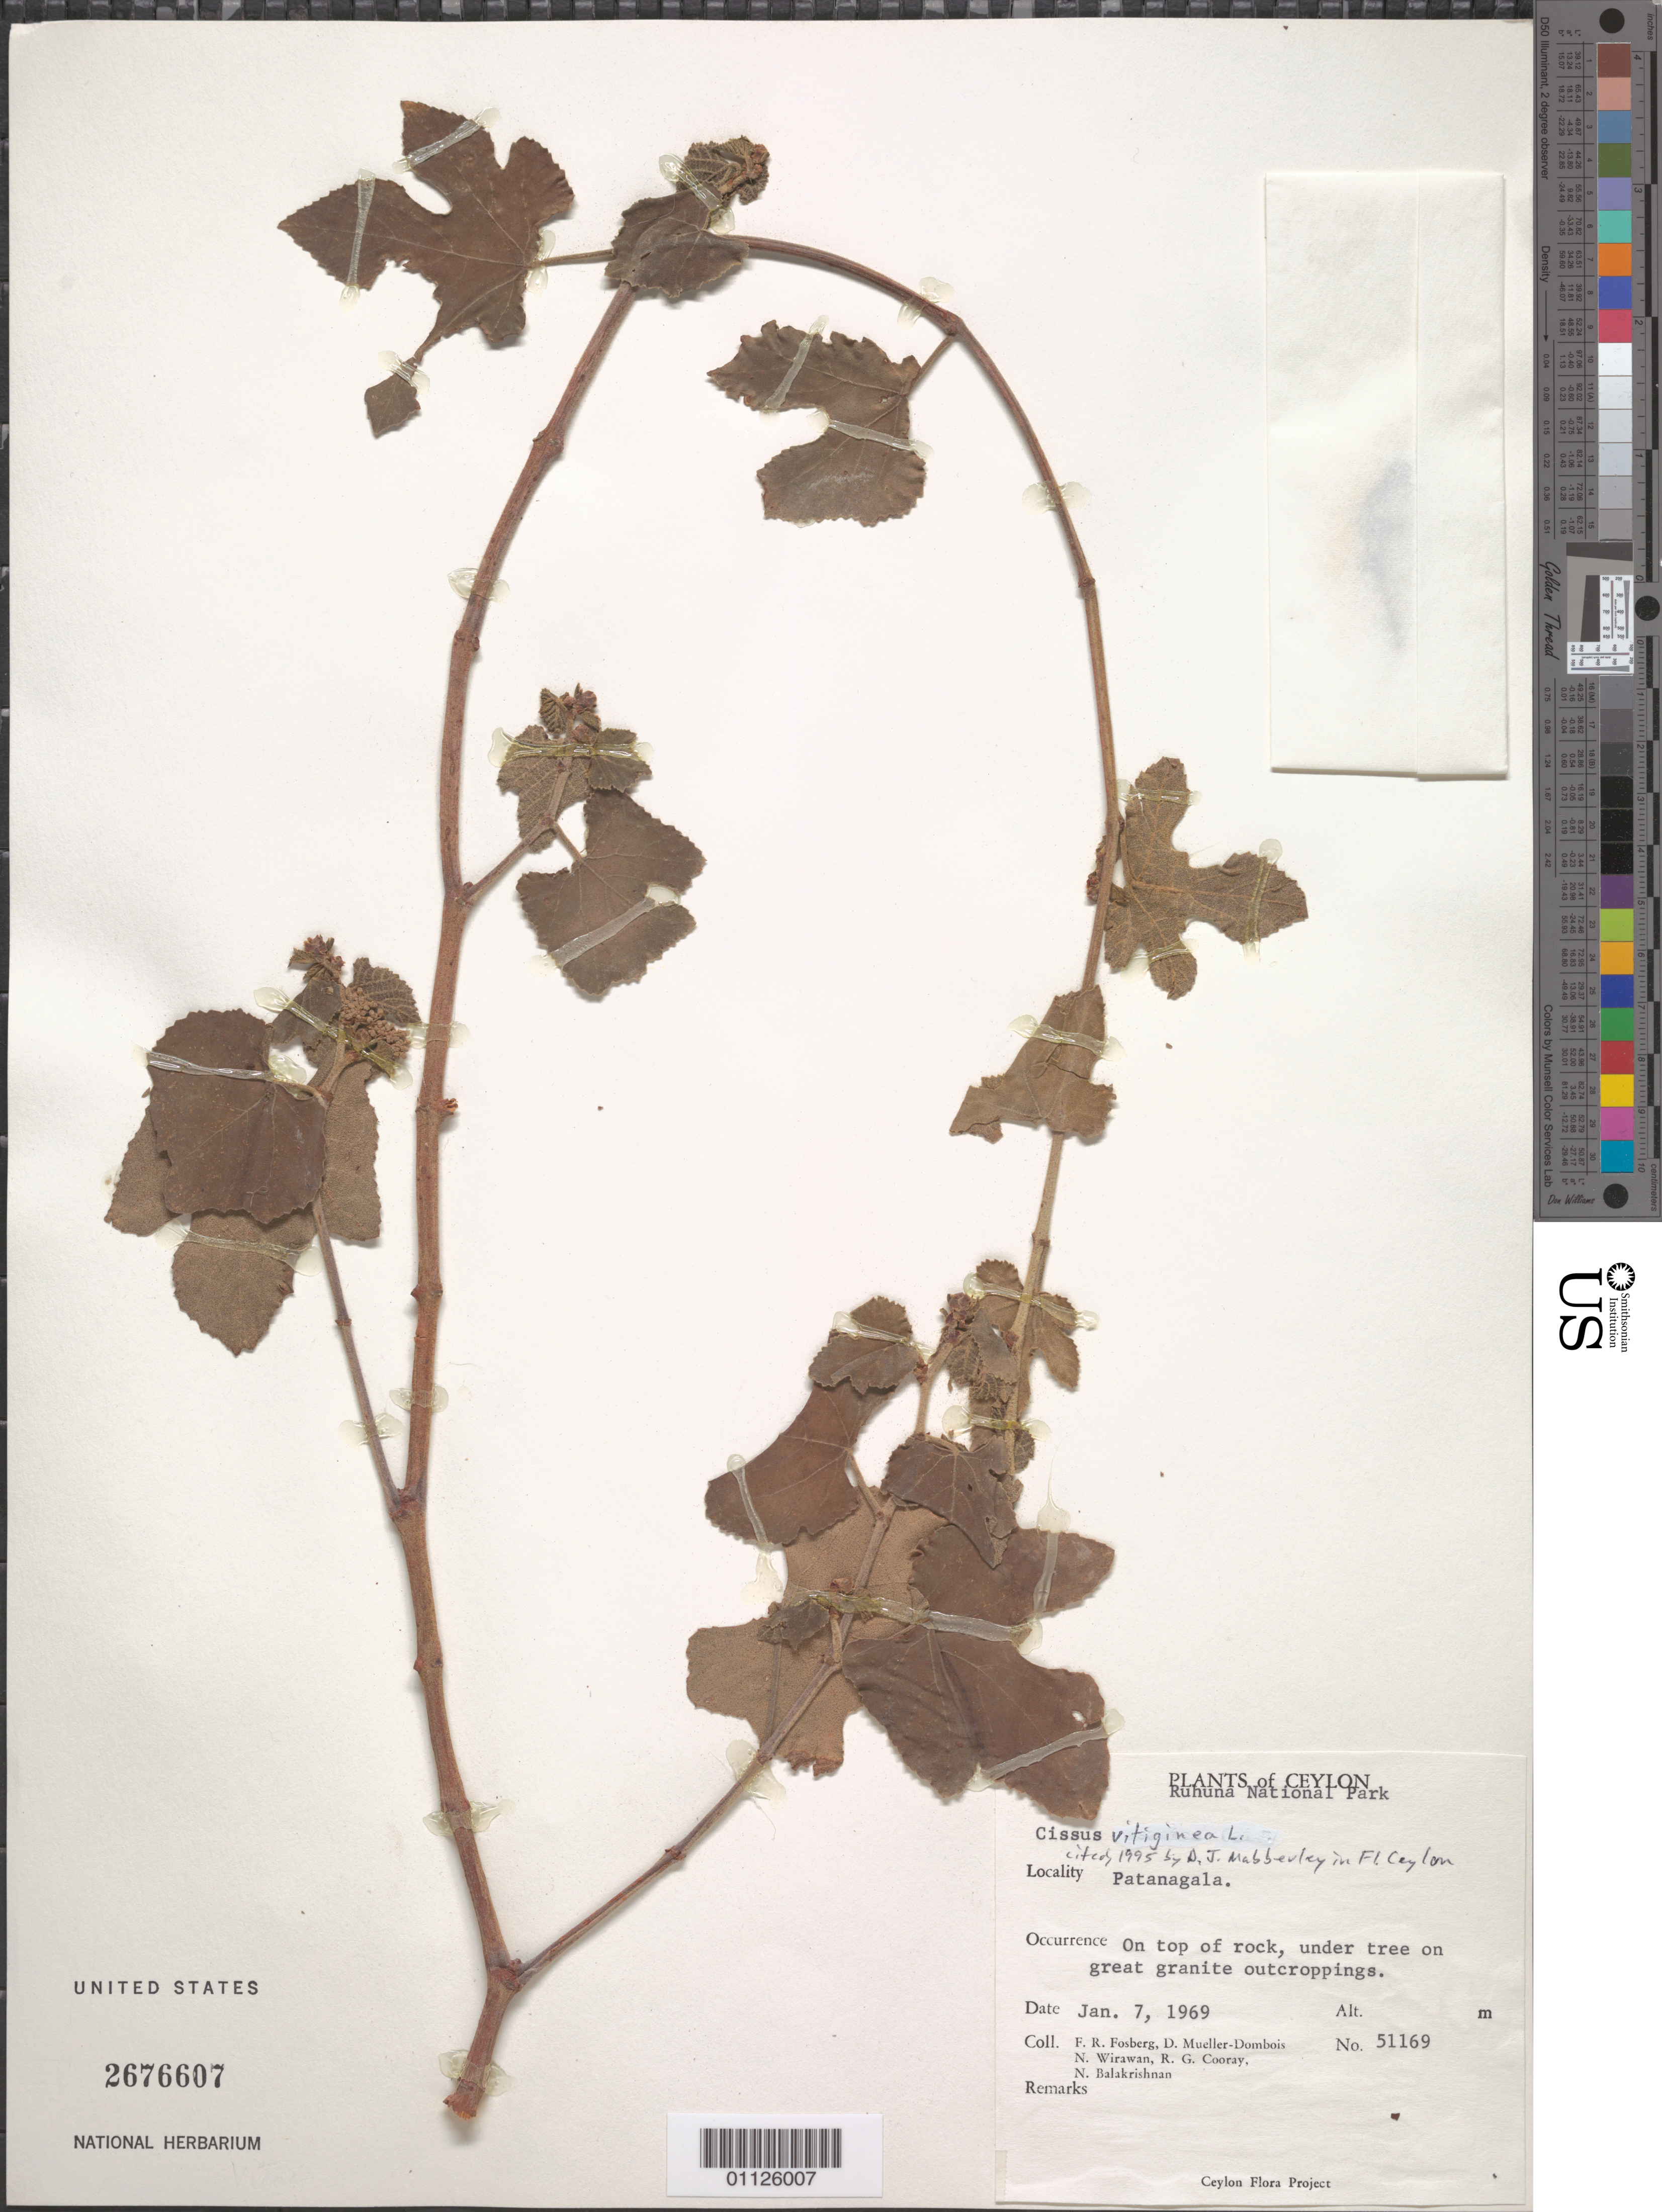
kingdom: Plantae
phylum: Tracheophyta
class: Magnoliopsida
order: Vitales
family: Vitaceae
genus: Cissus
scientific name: Cissus vitiginea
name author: L.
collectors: F. R. Fosberg, D. Mueller-Dombois, N. Wirawan, R. Cooray & N. P. Balakrishnan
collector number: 51169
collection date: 1969-01-07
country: Sri Lanka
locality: Ruhuna National Park. Patanagala.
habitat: On top of rock, under tree on great granite outcroppings.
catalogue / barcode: US 2676607